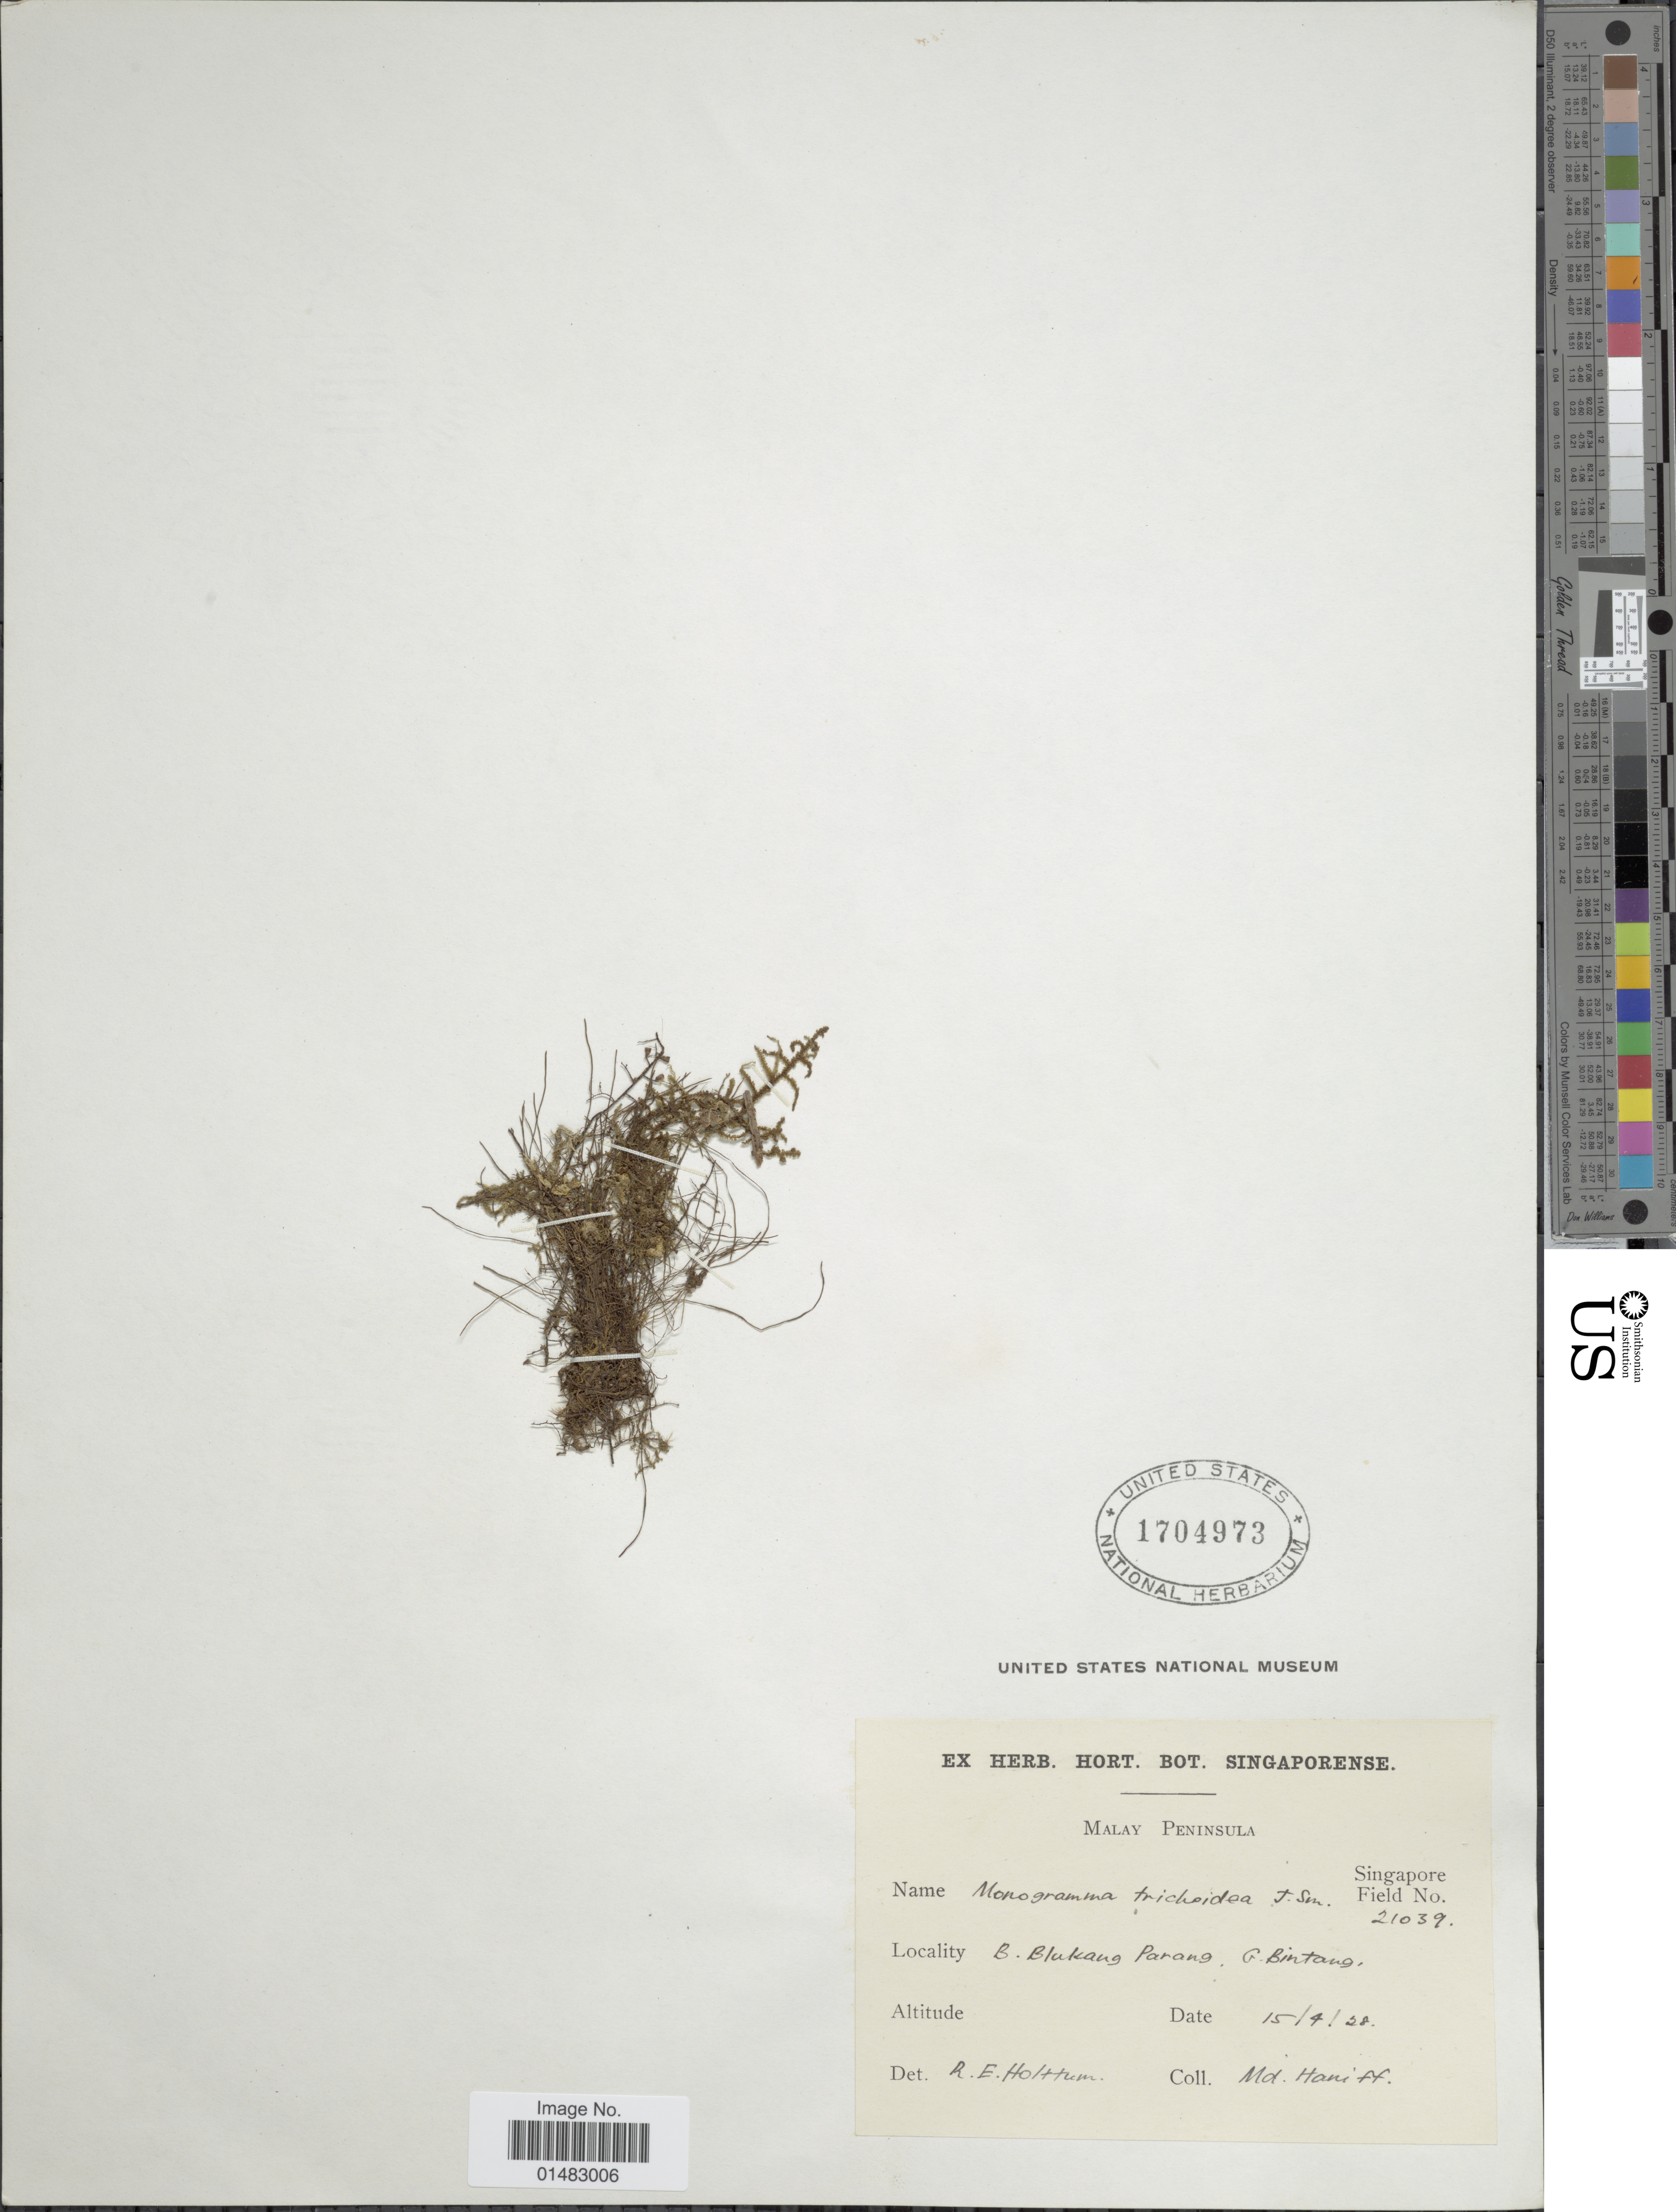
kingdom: Plantae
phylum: Tracheophyta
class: Polypodiopsida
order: Polypodiales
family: Pteridaceae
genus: Monogramma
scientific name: Monogramma trichoidea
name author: (Fée) Hook. & Baker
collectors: Haniff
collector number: Singapore Field 21039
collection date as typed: Transcribed d/m/y: 15/4/38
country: Malaysia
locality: B. Blukang Parang, G. Bintang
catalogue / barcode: US 1704973